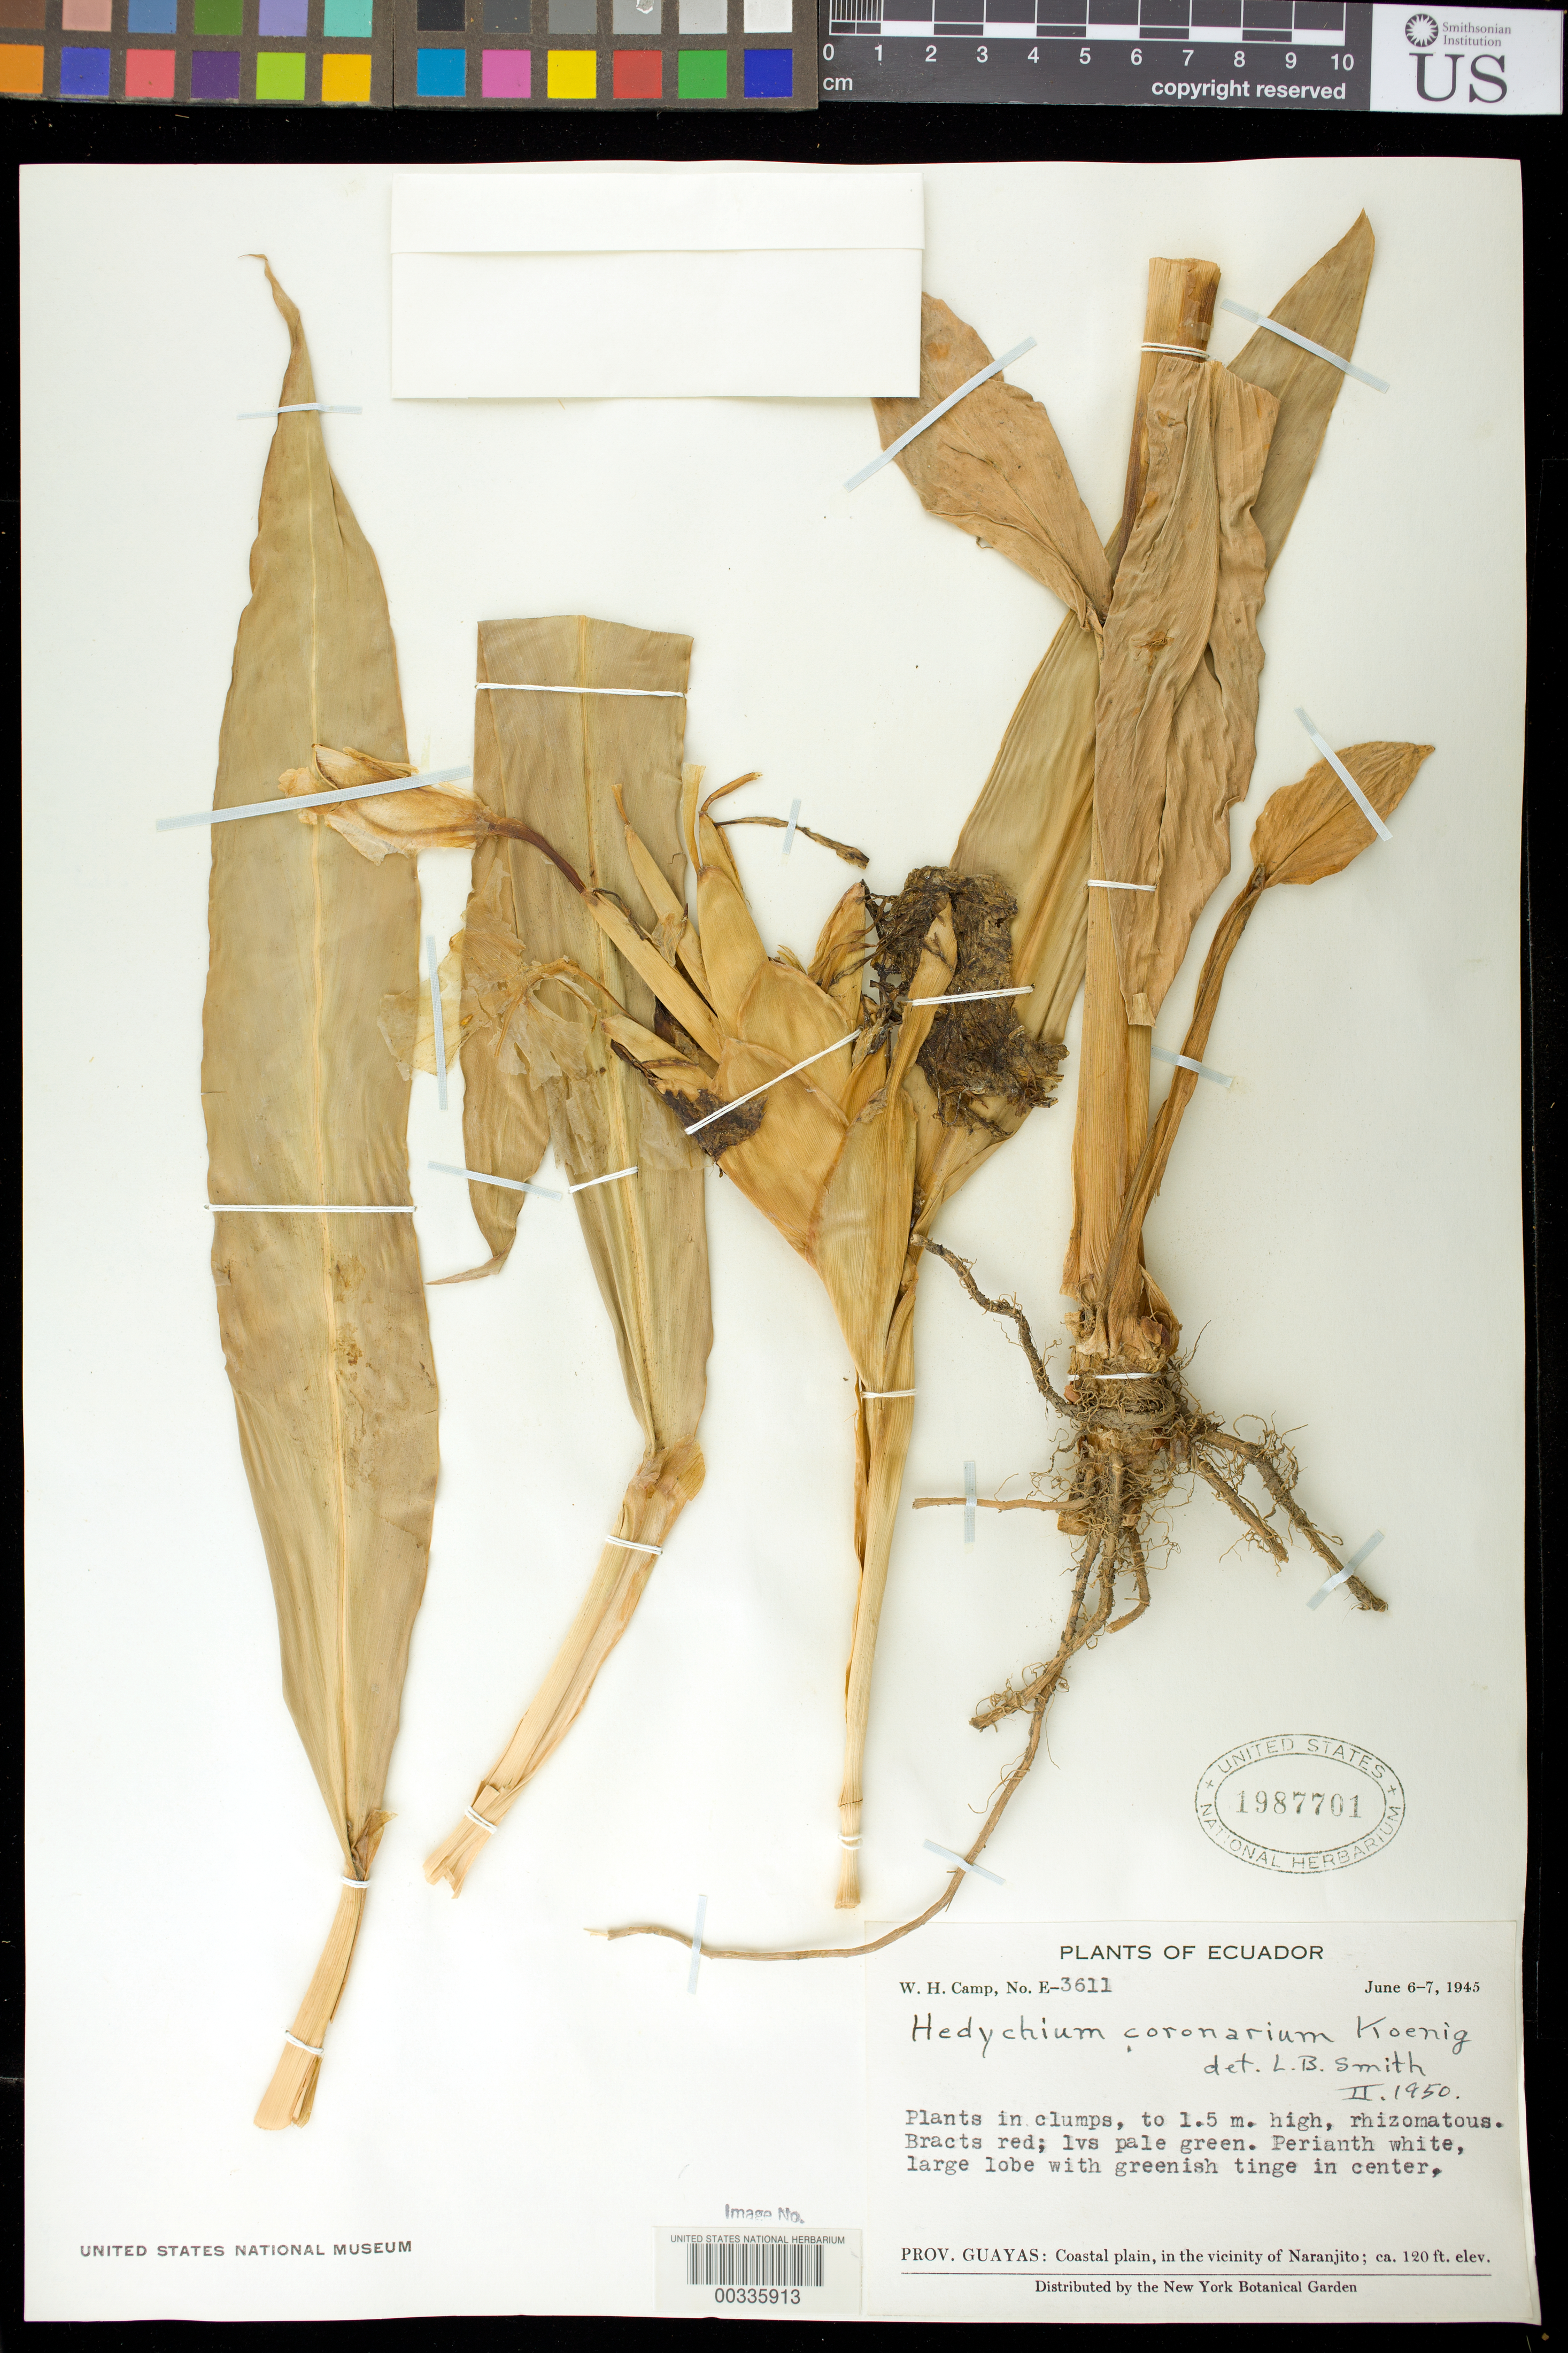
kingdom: Plantae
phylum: Tracheophyta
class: Liliopsida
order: Zingiberales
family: Zingiberaceae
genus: Hedychium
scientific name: Hedychium coronarium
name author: J. Koenig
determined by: Smith, Lyman B., (US), NMNH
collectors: W. H. Camp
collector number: E-3611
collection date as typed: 06 Jun 1945 to 07 Jun 1945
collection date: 1945-06-06/1945-06-07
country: Ecuador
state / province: Guayas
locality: Coastal plain, in vicinity of Naranjito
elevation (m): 37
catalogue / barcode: US 1987701